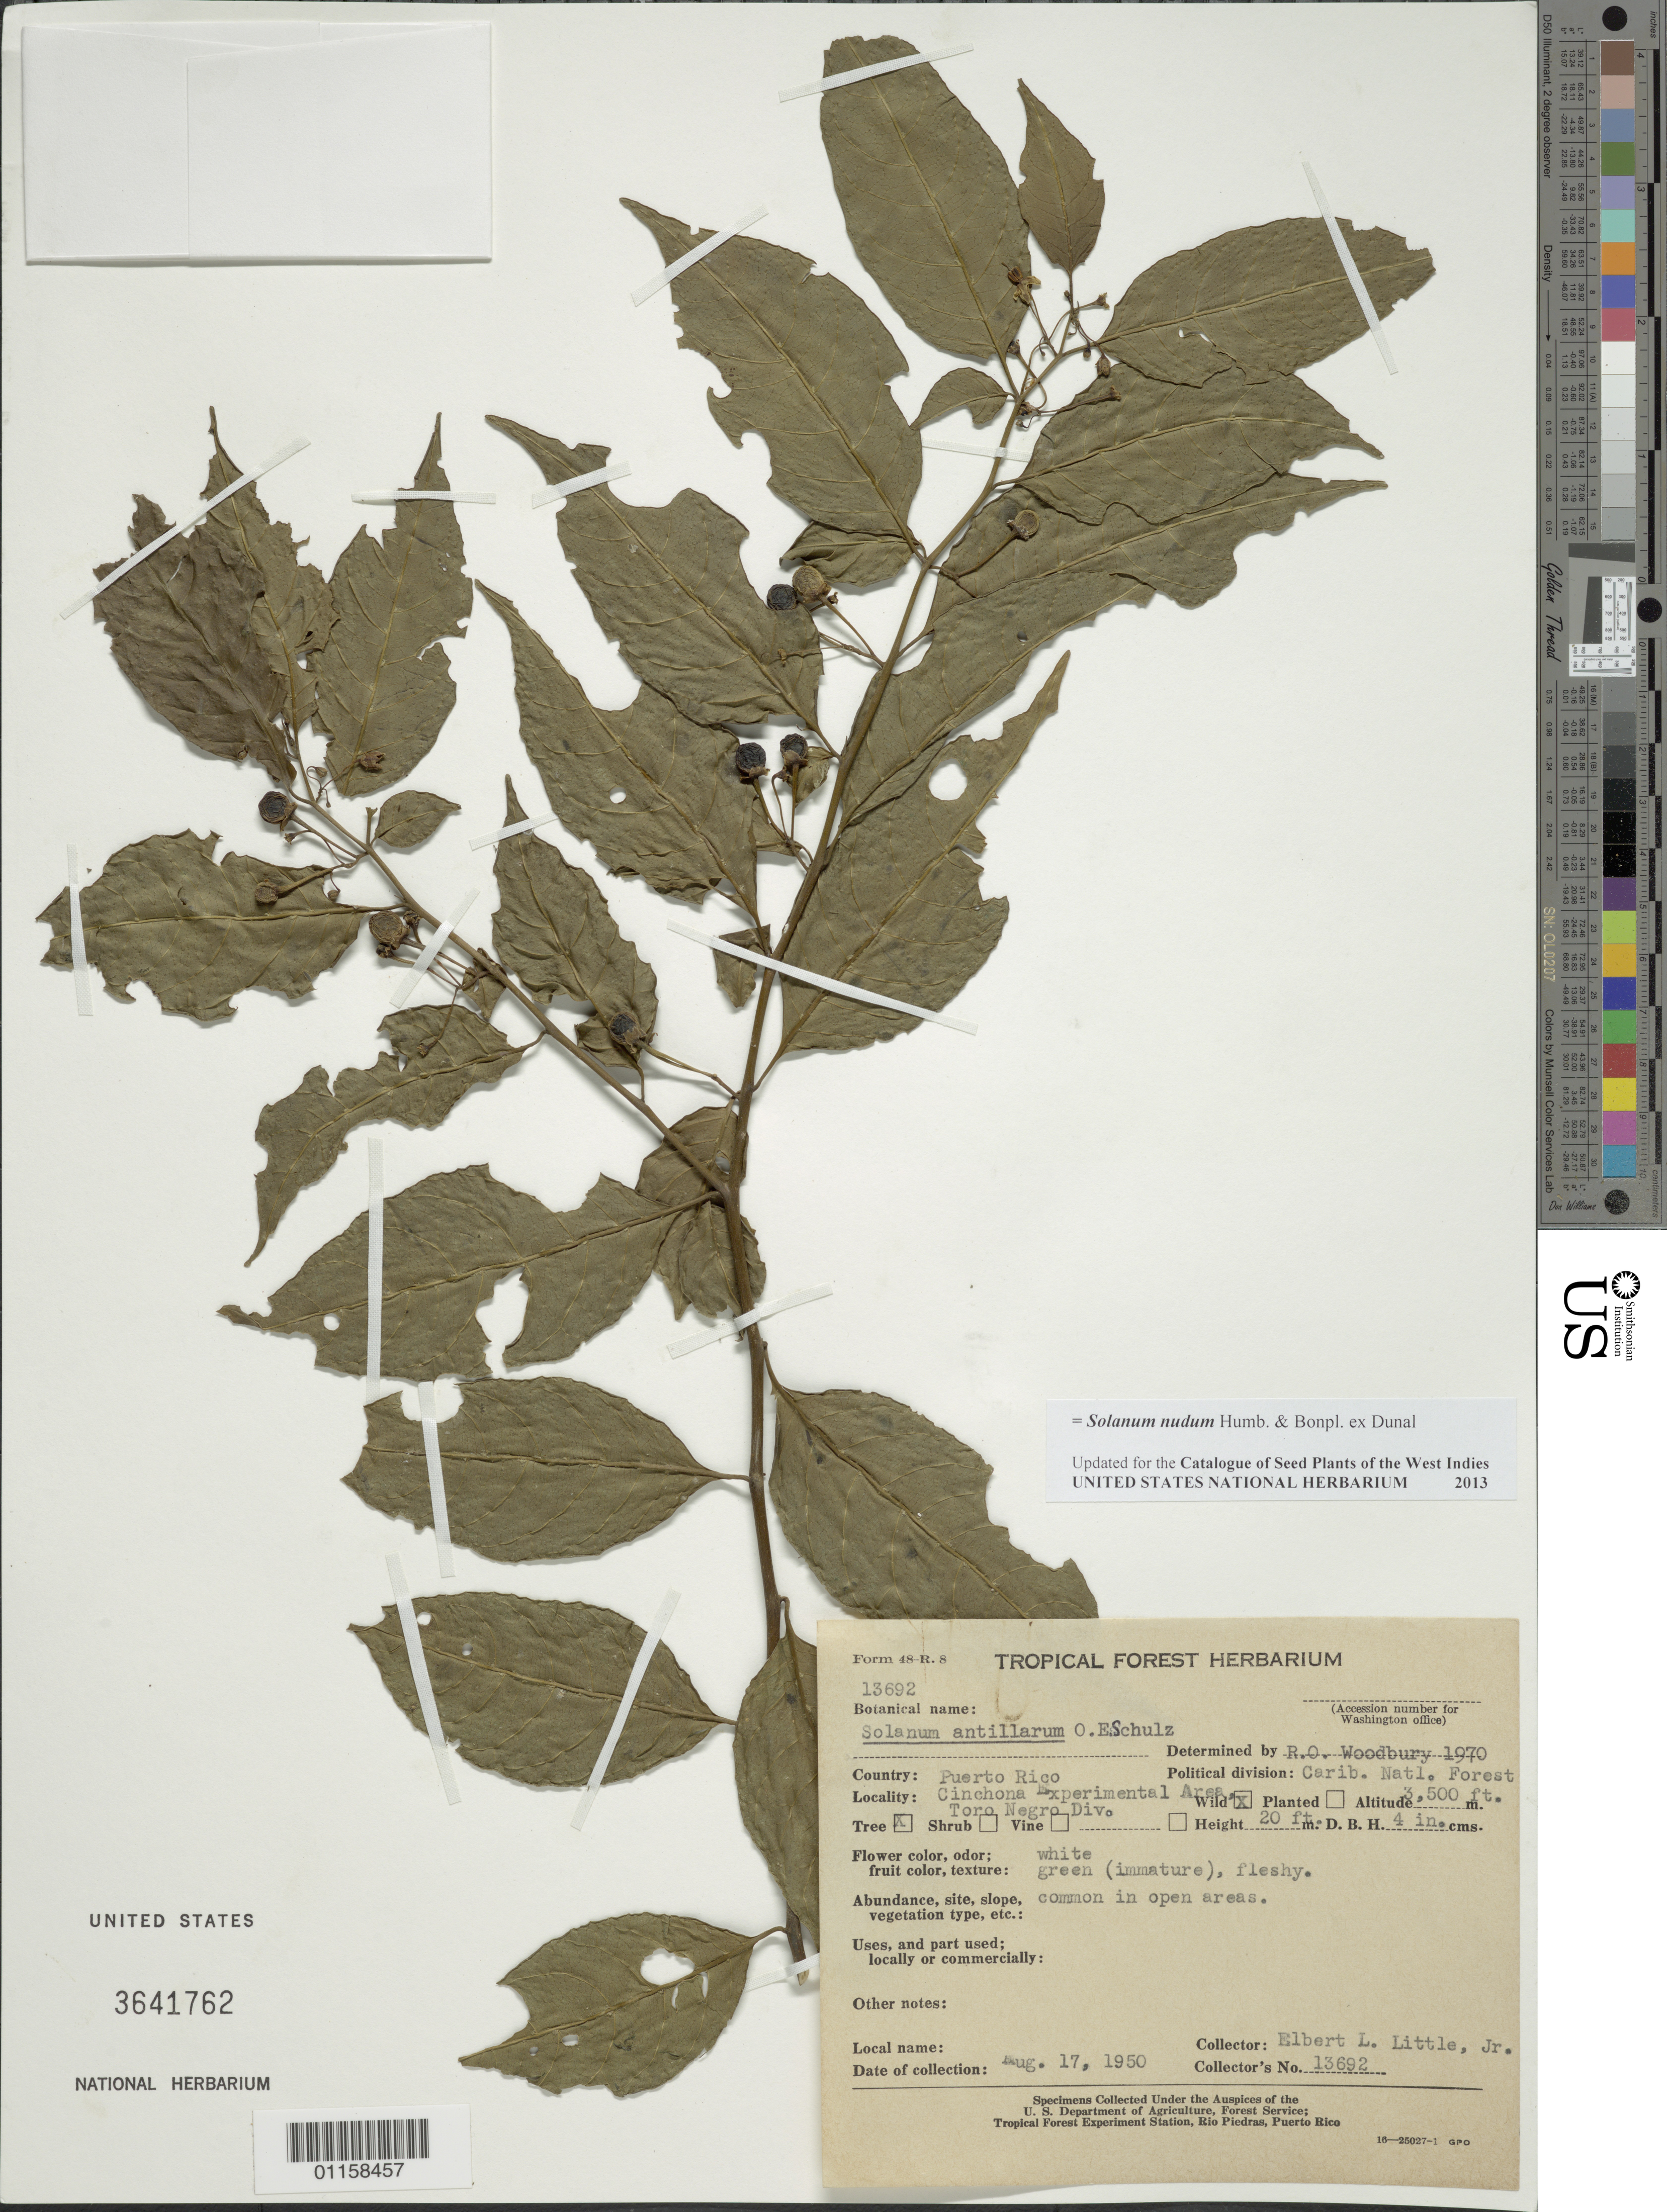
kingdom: Plantae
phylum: Tracheophyta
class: Magnoliopsida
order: Solanales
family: Solanaceae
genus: Solanum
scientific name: Solanum nudum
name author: Humb. & Bonpl. ex Dunal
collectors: E. L. Little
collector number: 13692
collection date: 1950-08-17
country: Puerto Rico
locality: Carib. Natl. Forest; Cinchona Experimental Area, Toro Negro Div.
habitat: Common in open area.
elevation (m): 1067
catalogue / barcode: US 3641762